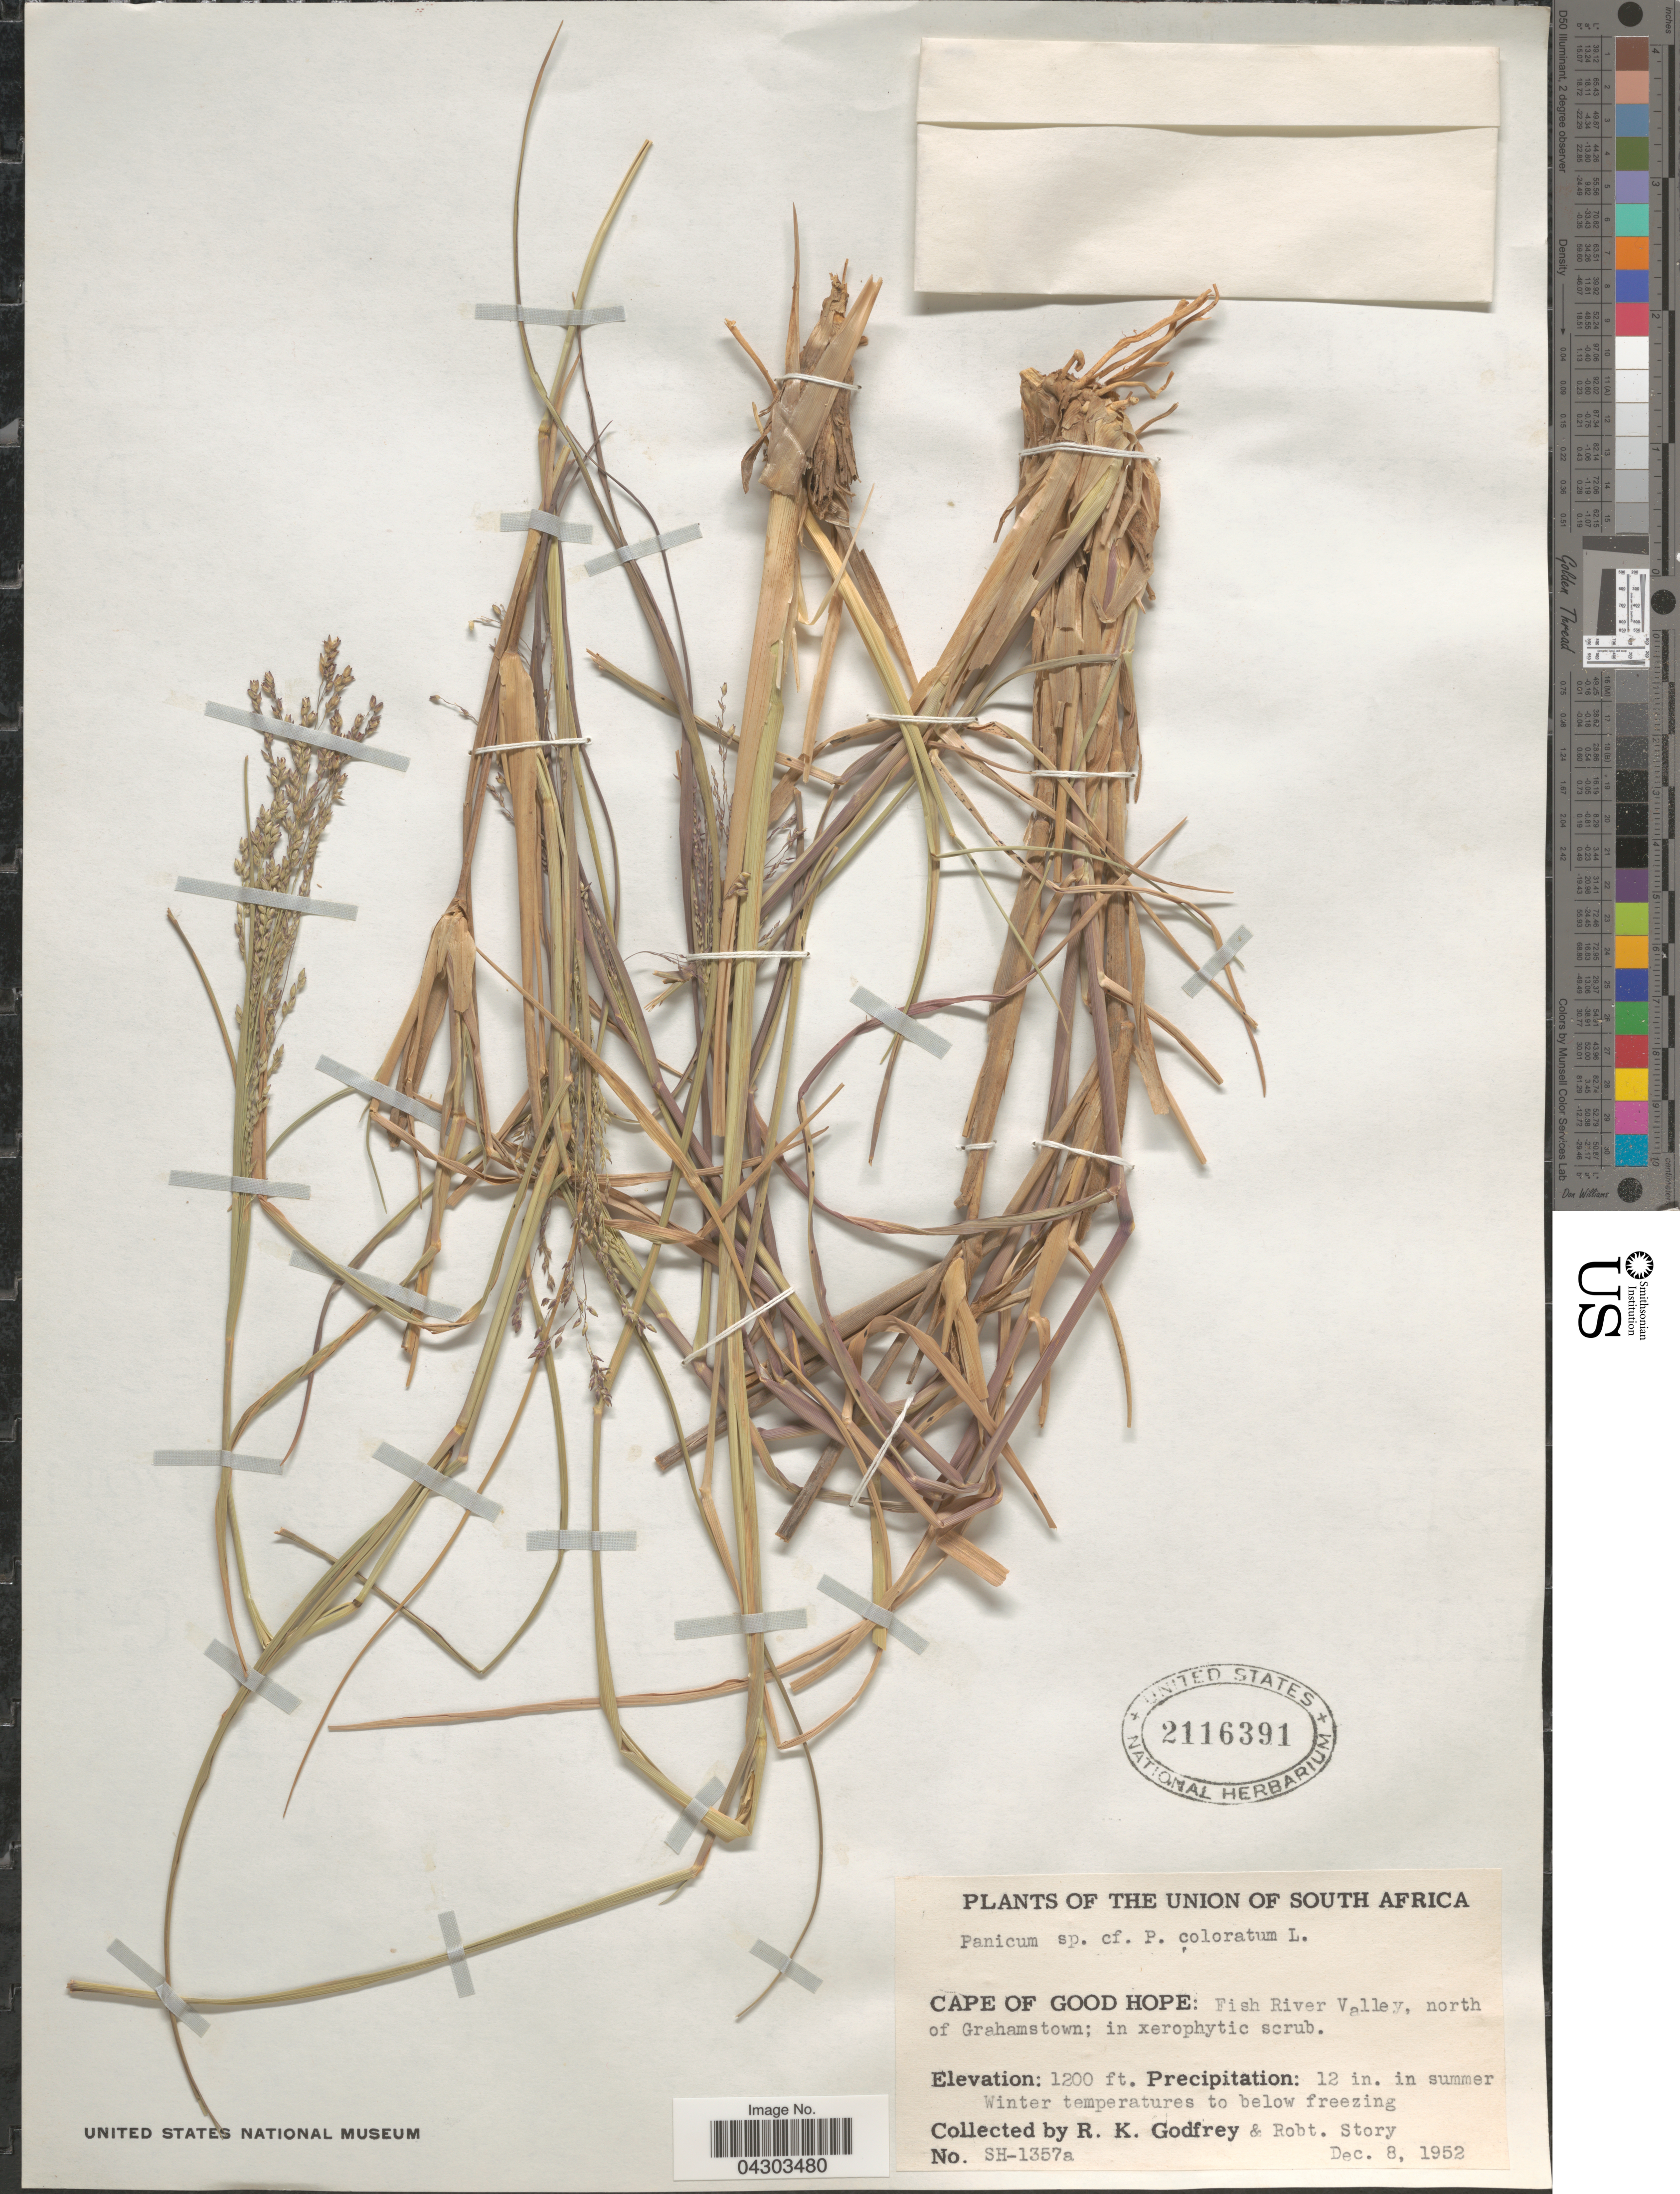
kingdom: Plantae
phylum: Tracheophyta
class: Liliopsida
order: Poales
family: Poaceae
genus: Panicum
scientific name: Panicum coloratum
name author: L.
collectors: R. K. Godfrey & R. Story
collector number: SH-1357a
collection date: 1952-12-08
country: South Africa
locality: Union of South Africa. Cape of Good Hope: Fish River Valley, north of Grahamstown; in xerophytic scrub.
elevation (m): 366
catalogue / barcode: US 2116391